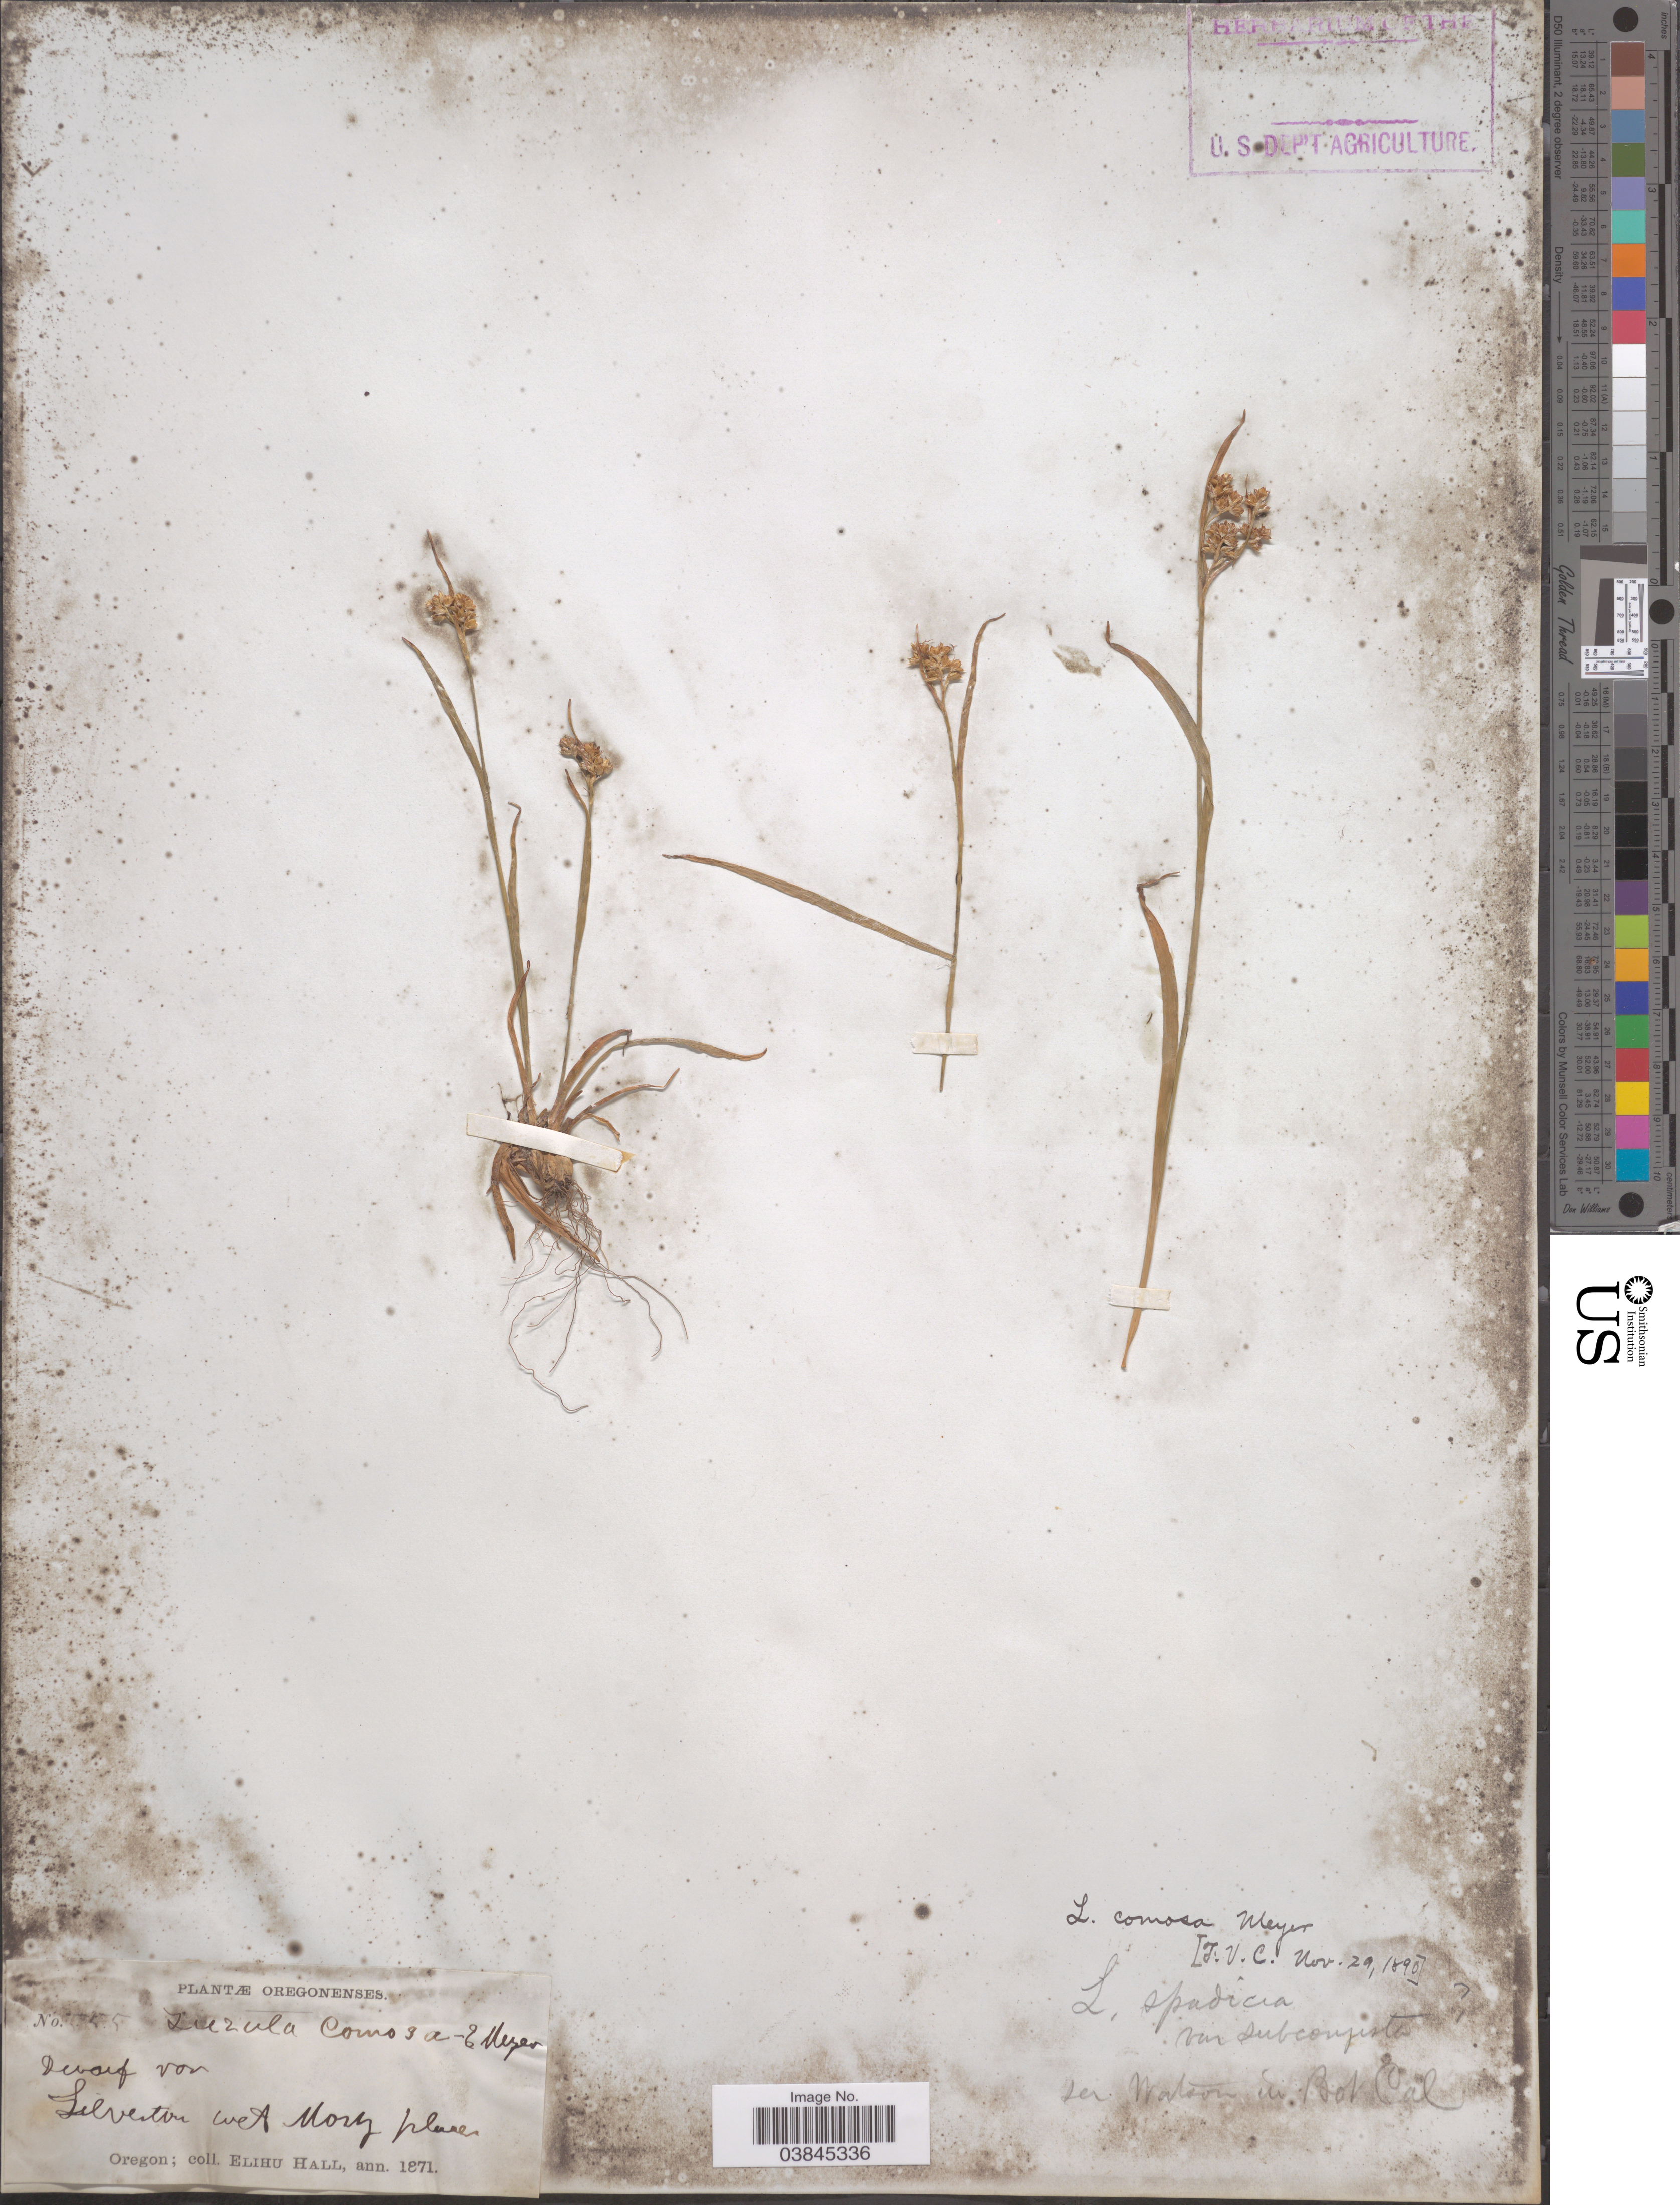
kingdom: Plantae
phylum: Tracheophyta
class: Liliopsida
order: Poales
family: Juncaceae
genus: Luzula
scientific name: Luzula campestris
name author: (L.) DC.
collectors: E. Hall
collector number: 55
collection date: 1871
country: United States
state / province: Oregon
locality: Oregonenses. Silverton.